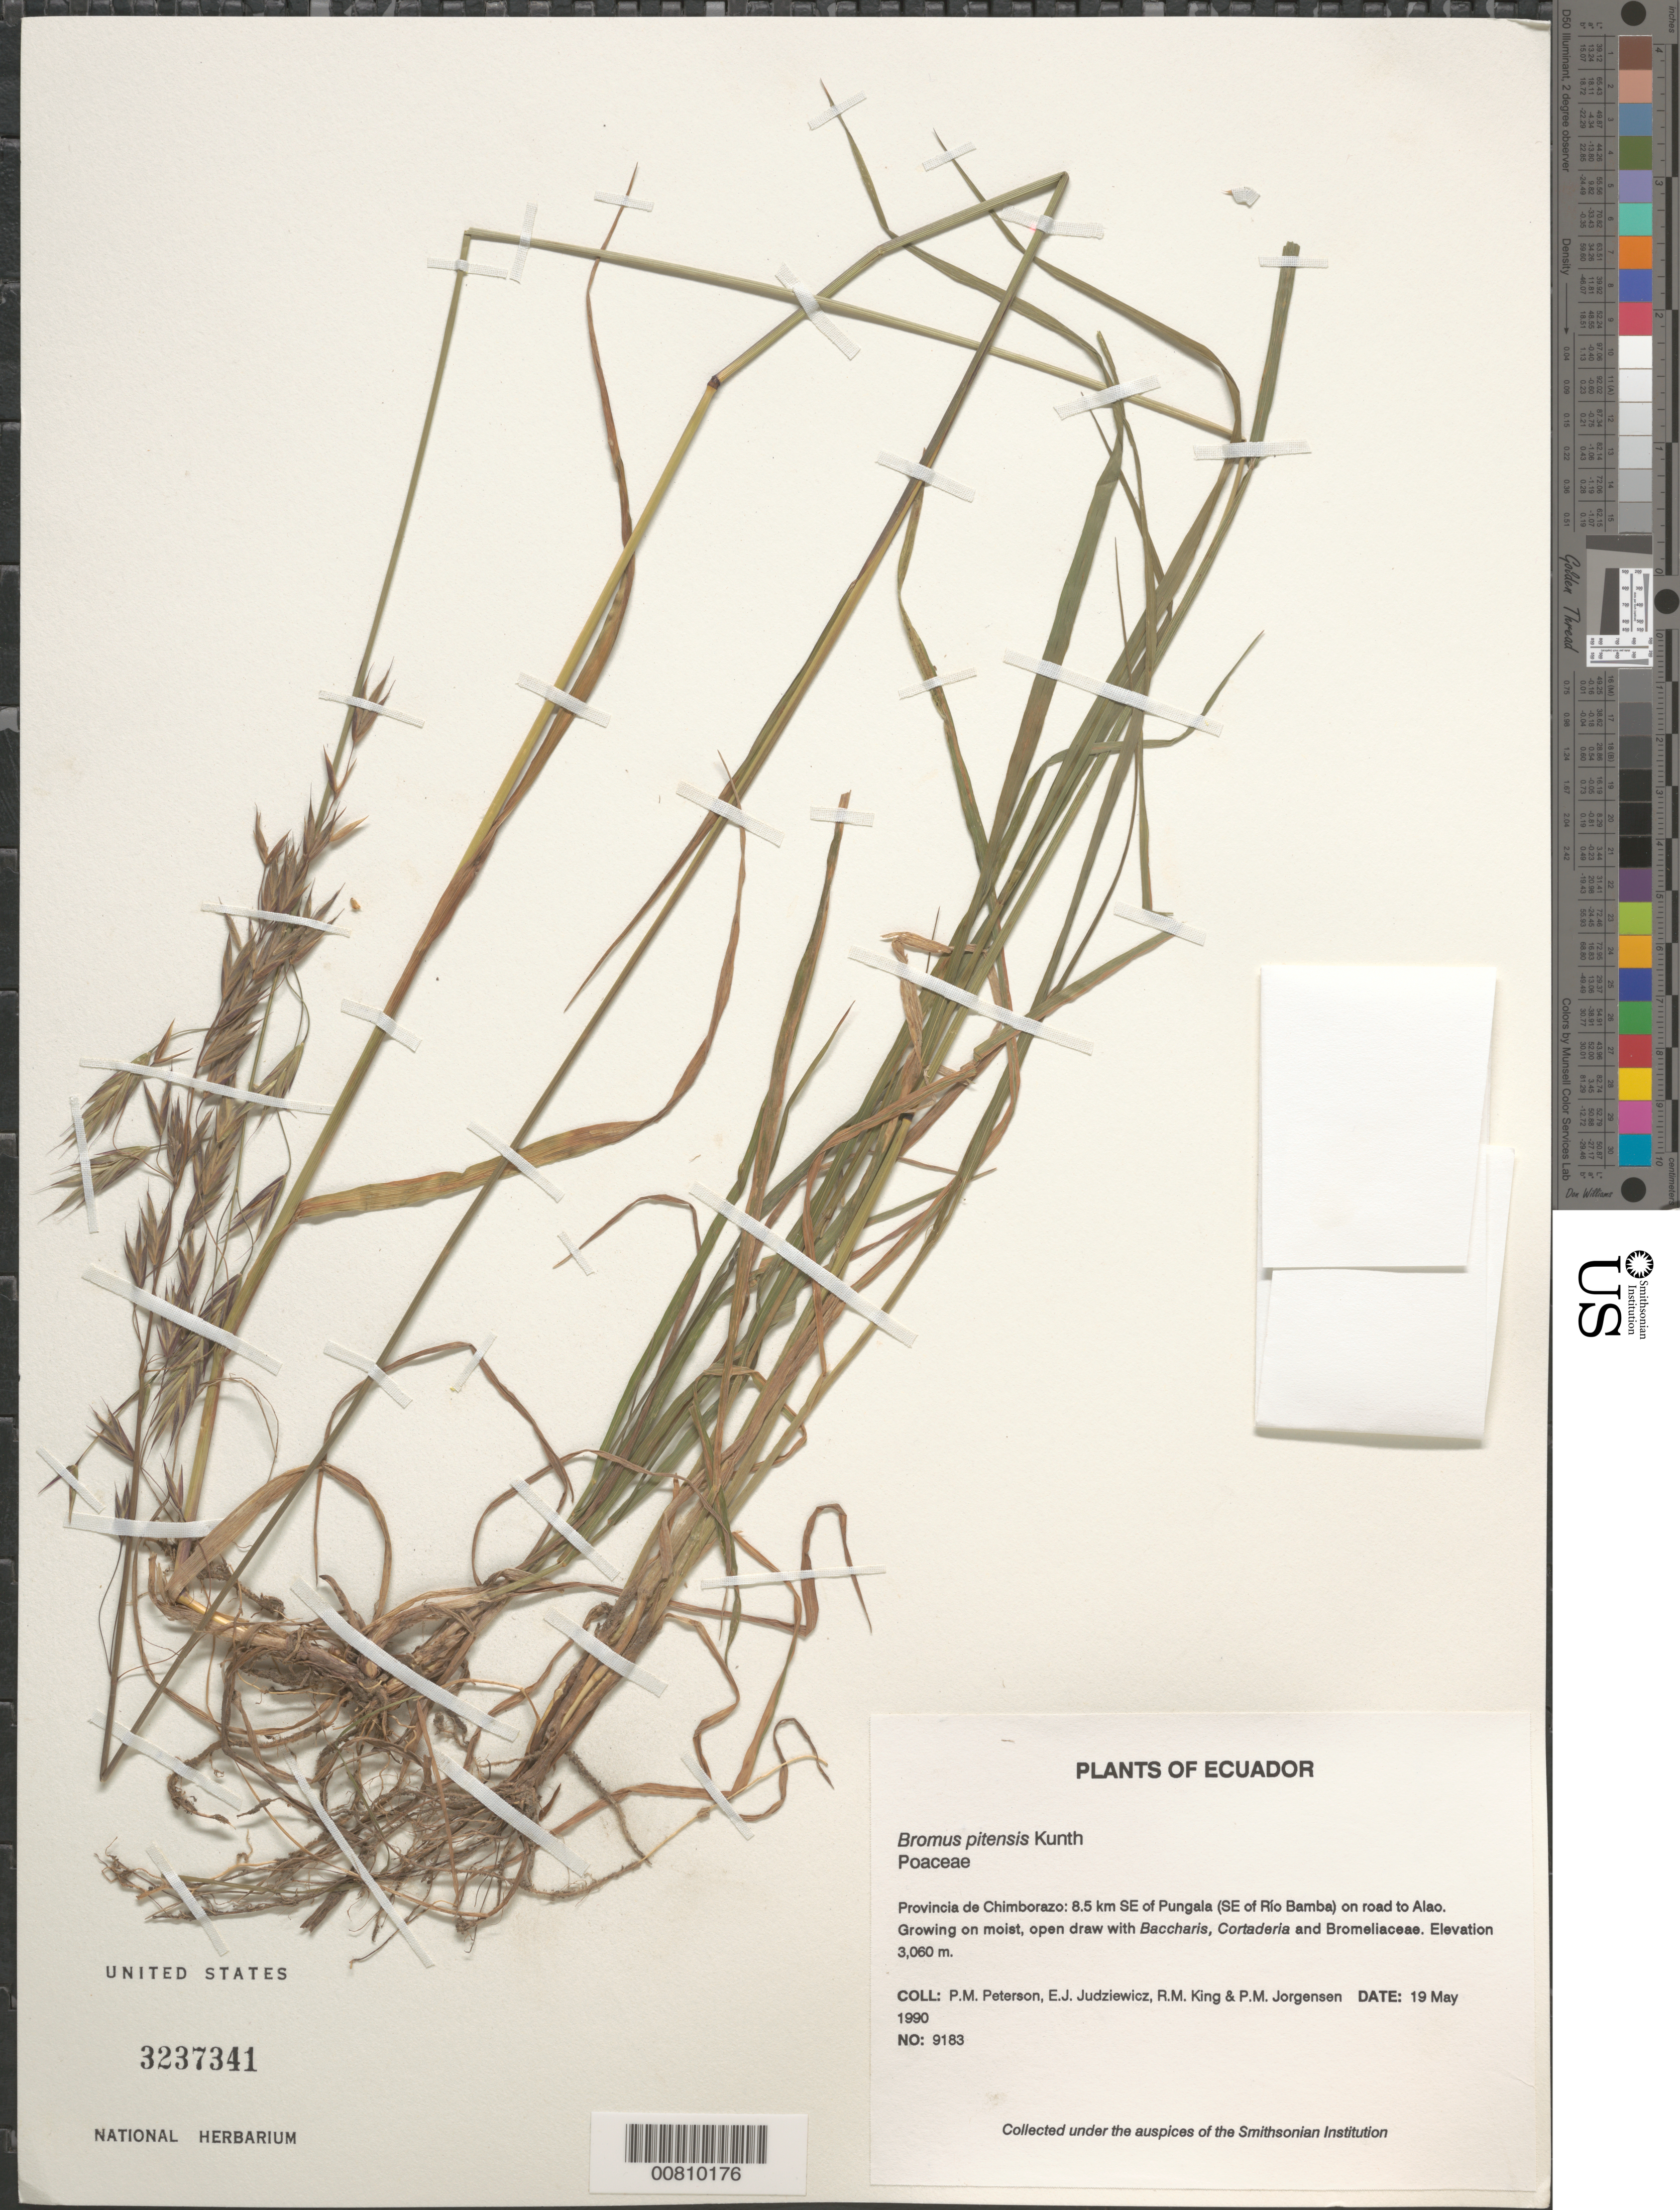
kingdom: Plantae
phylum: Tracheophyta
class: Liliopsida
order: Poales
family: Poaceae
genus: Bromus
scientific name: Bromus pitensis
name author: Kunth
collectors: P. M. Peterson, E. J. Judziewicz, R. M. King & P. M. Jørgensen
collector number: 09183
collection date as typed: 19 May 1990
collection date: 1990-05-19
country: Ecuador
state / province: Chimborazo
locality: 8.5 km SE of Pungala (SE of Río Bamba) on road to Alao.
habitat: Growing on moist, open draw with Baccharis, Cortaderia and Bromeliaceae.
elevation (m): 3060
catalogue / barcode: US 3237341